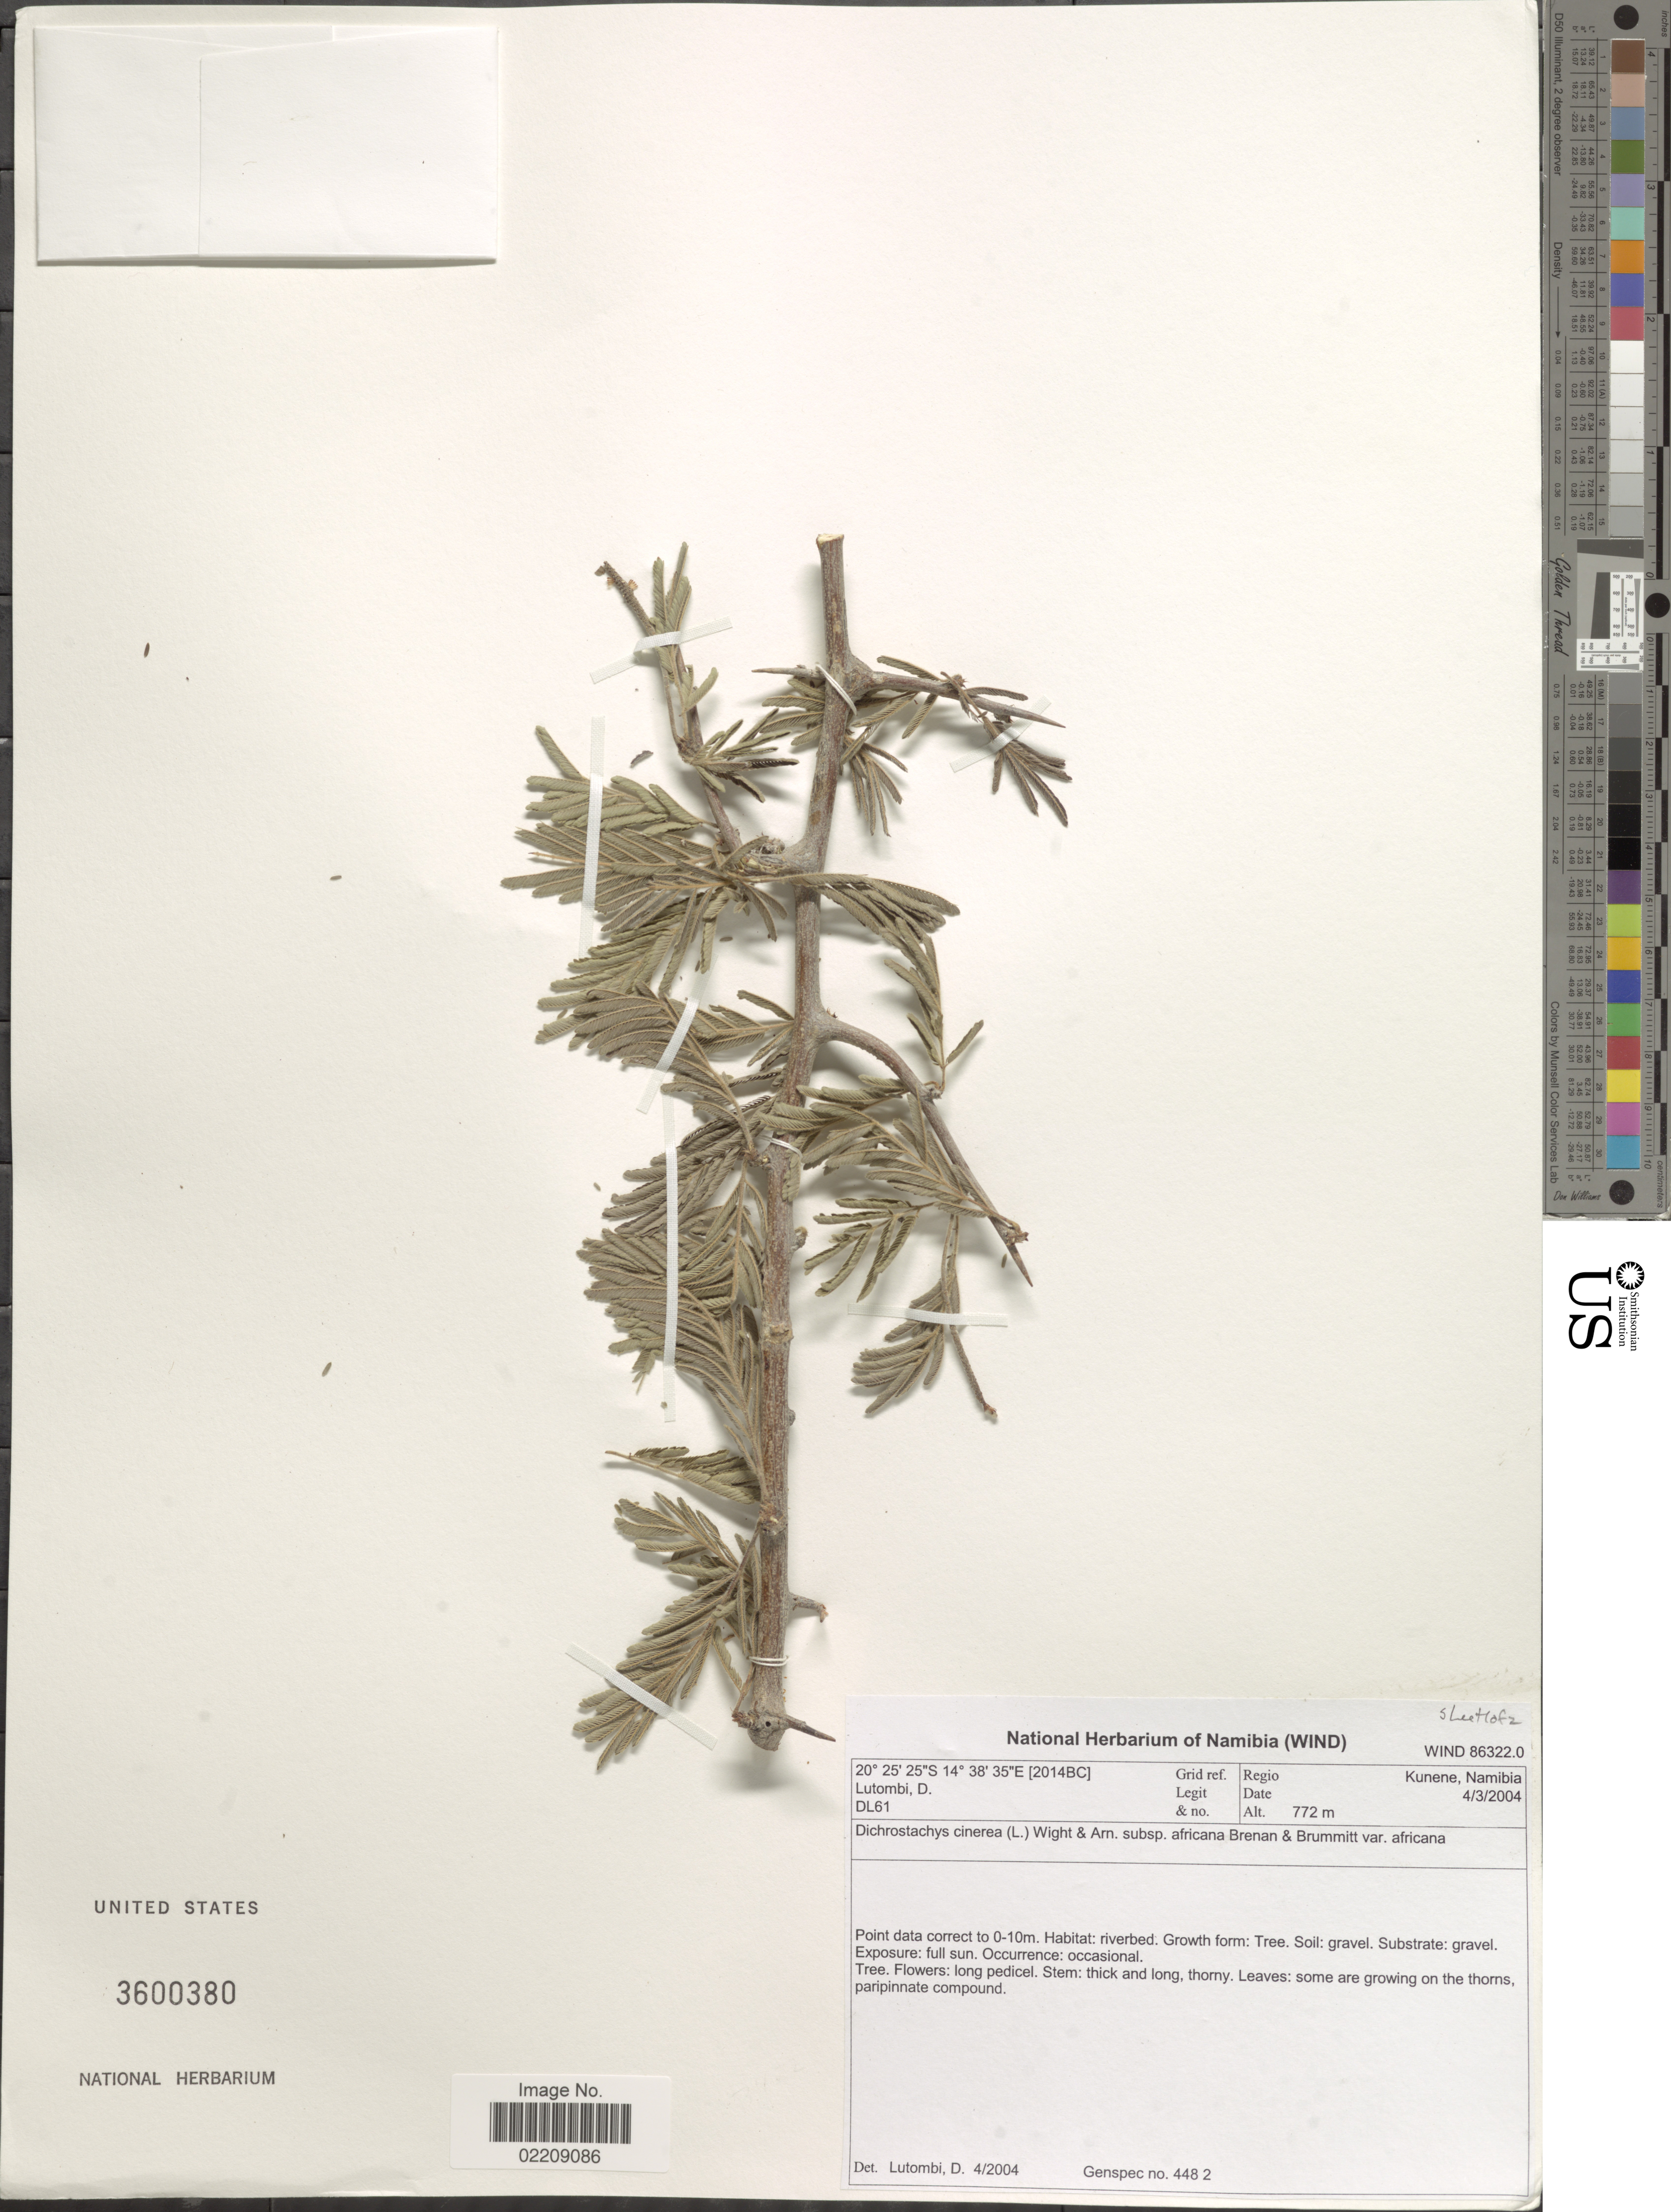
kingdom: Plantae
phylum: Tracheophyta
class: Magnoliopsida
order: Fabales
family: Fabaceae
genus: Dichrostachys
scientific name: Dichrostachys cinerea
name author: (L.) Wight & Arn.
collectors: D. Lutombi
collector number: DL61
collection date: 2004-03-04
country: Namibia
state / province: Kunene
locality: Regio Kunene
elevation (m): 772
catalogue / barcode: US 3600380